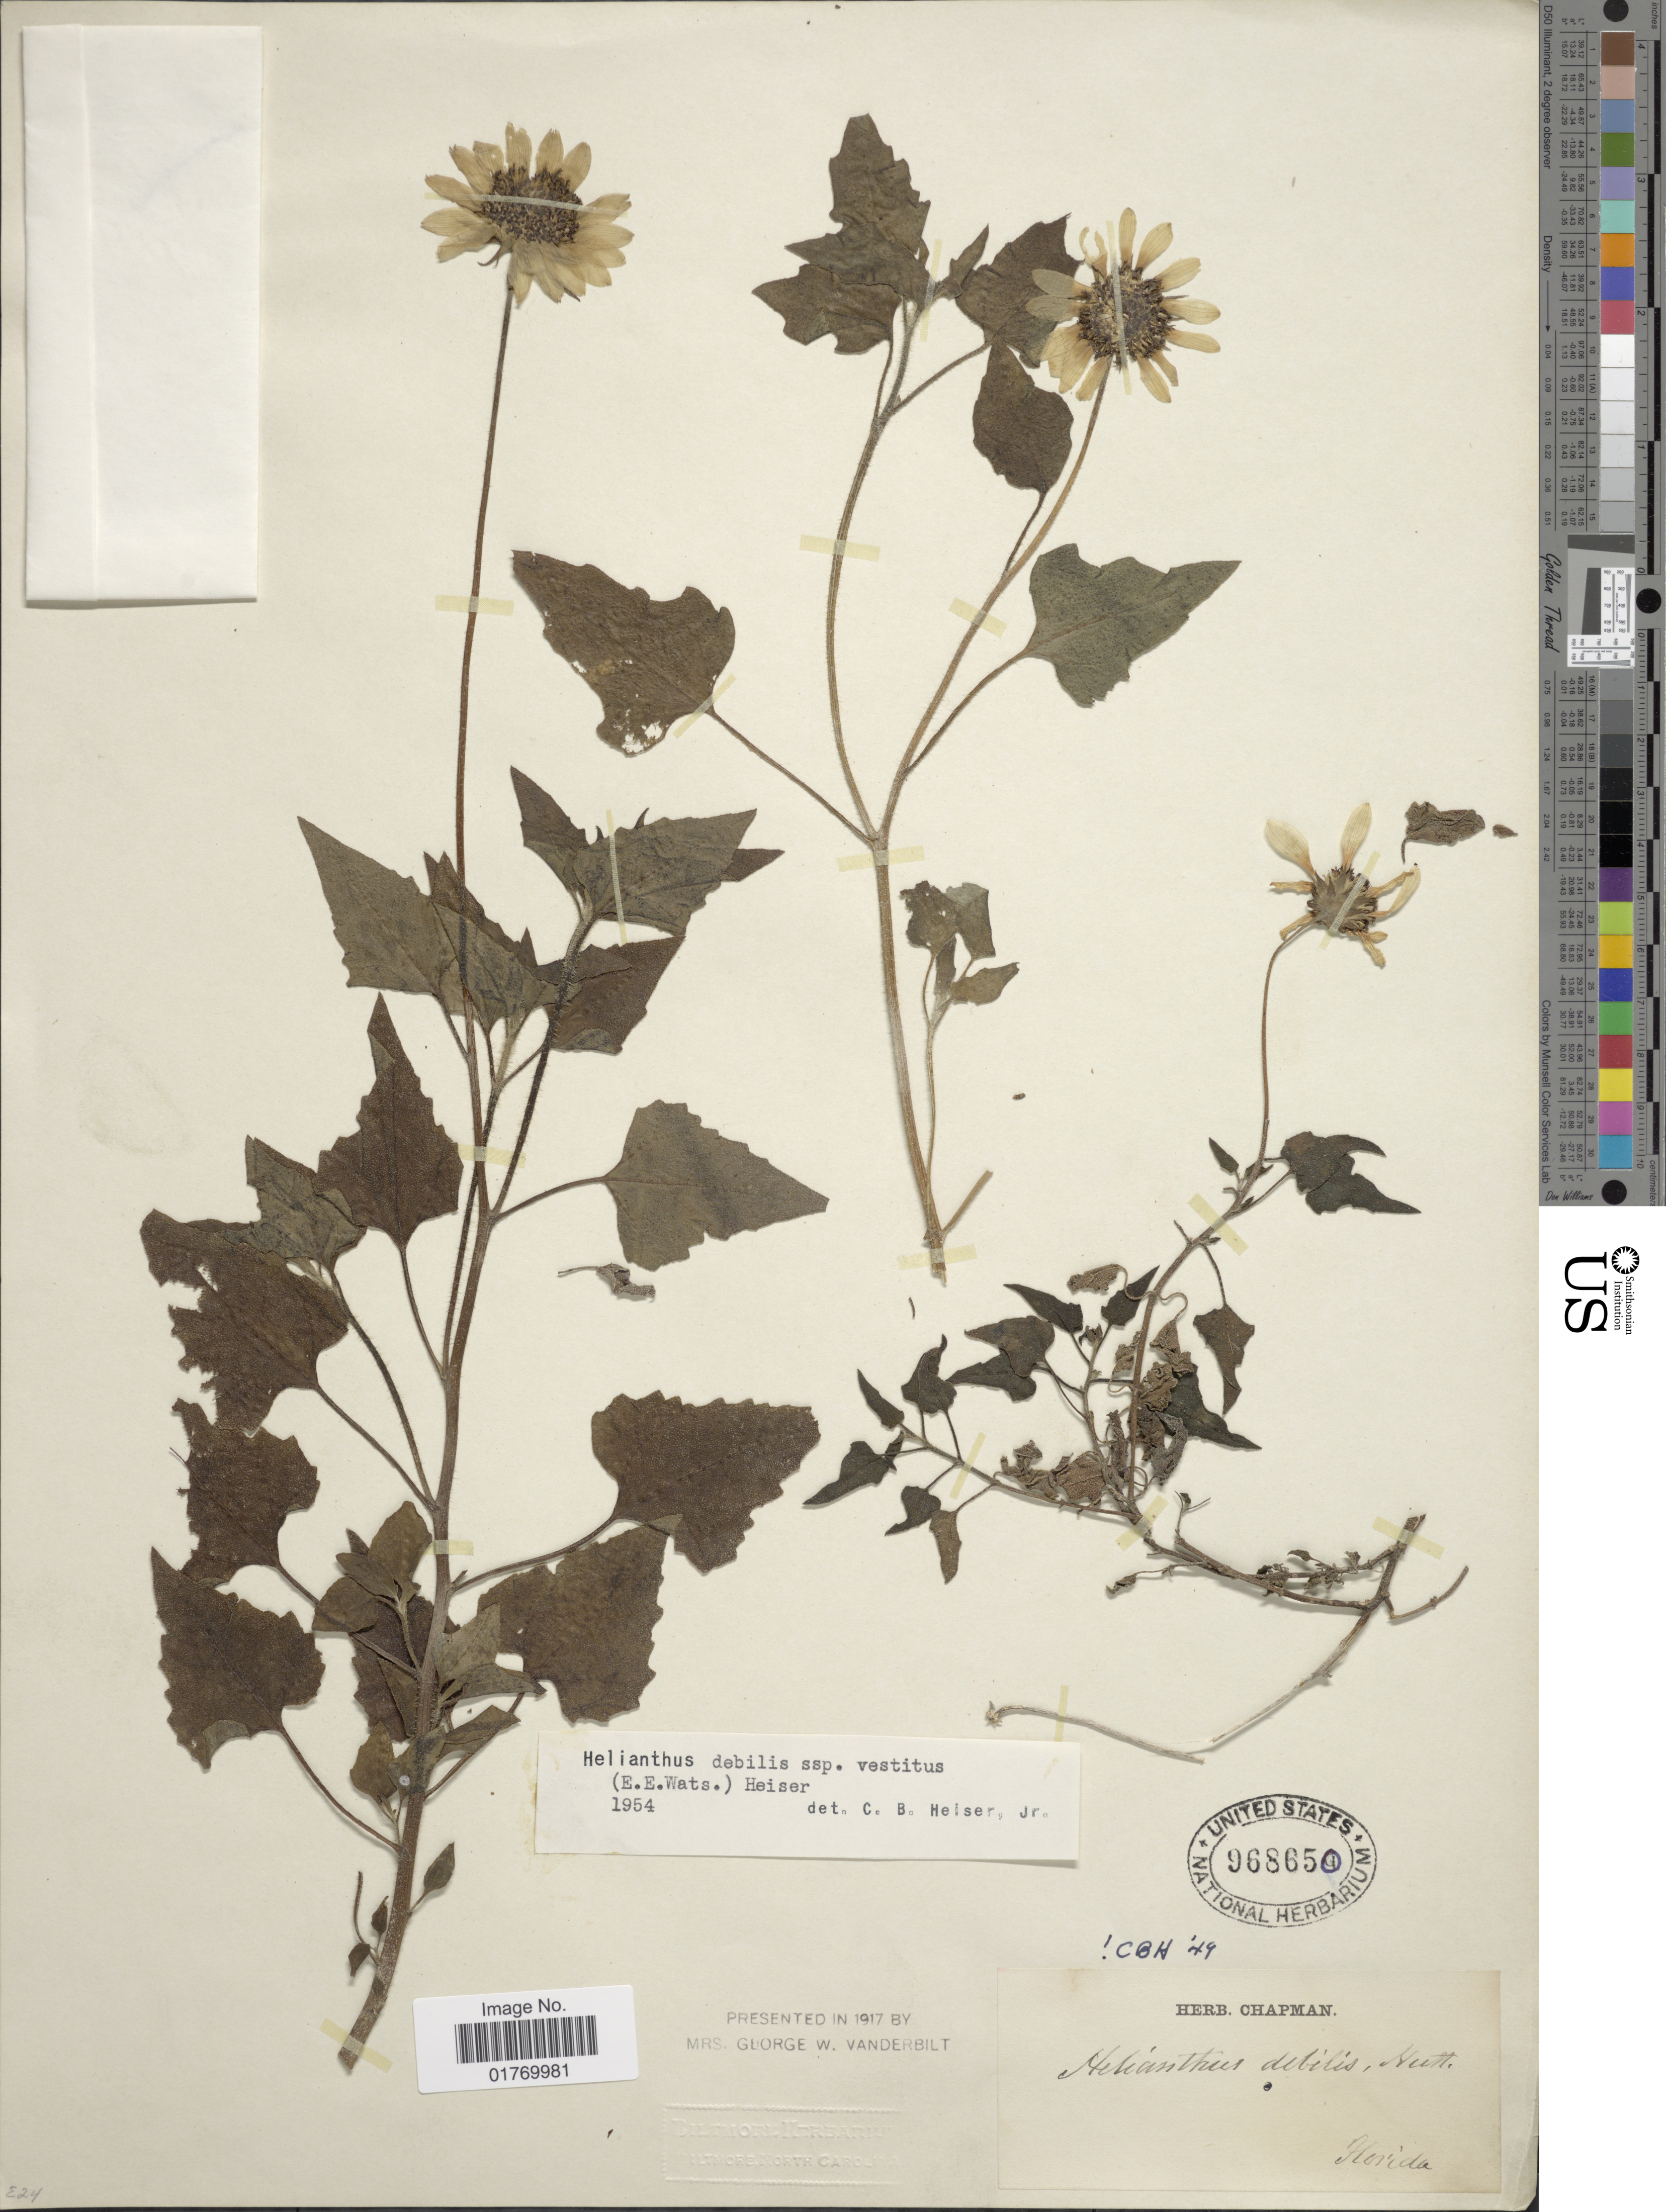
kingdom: Plantae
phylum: Tracheophyta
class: Magnoliopsida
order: Asterales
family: Asteraceae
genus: Helianthus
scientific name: Helianthus debilis subsp. vestitus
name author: Heiser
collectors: ex herb. Chapman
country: United States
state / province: Florida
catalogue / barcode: US 968650